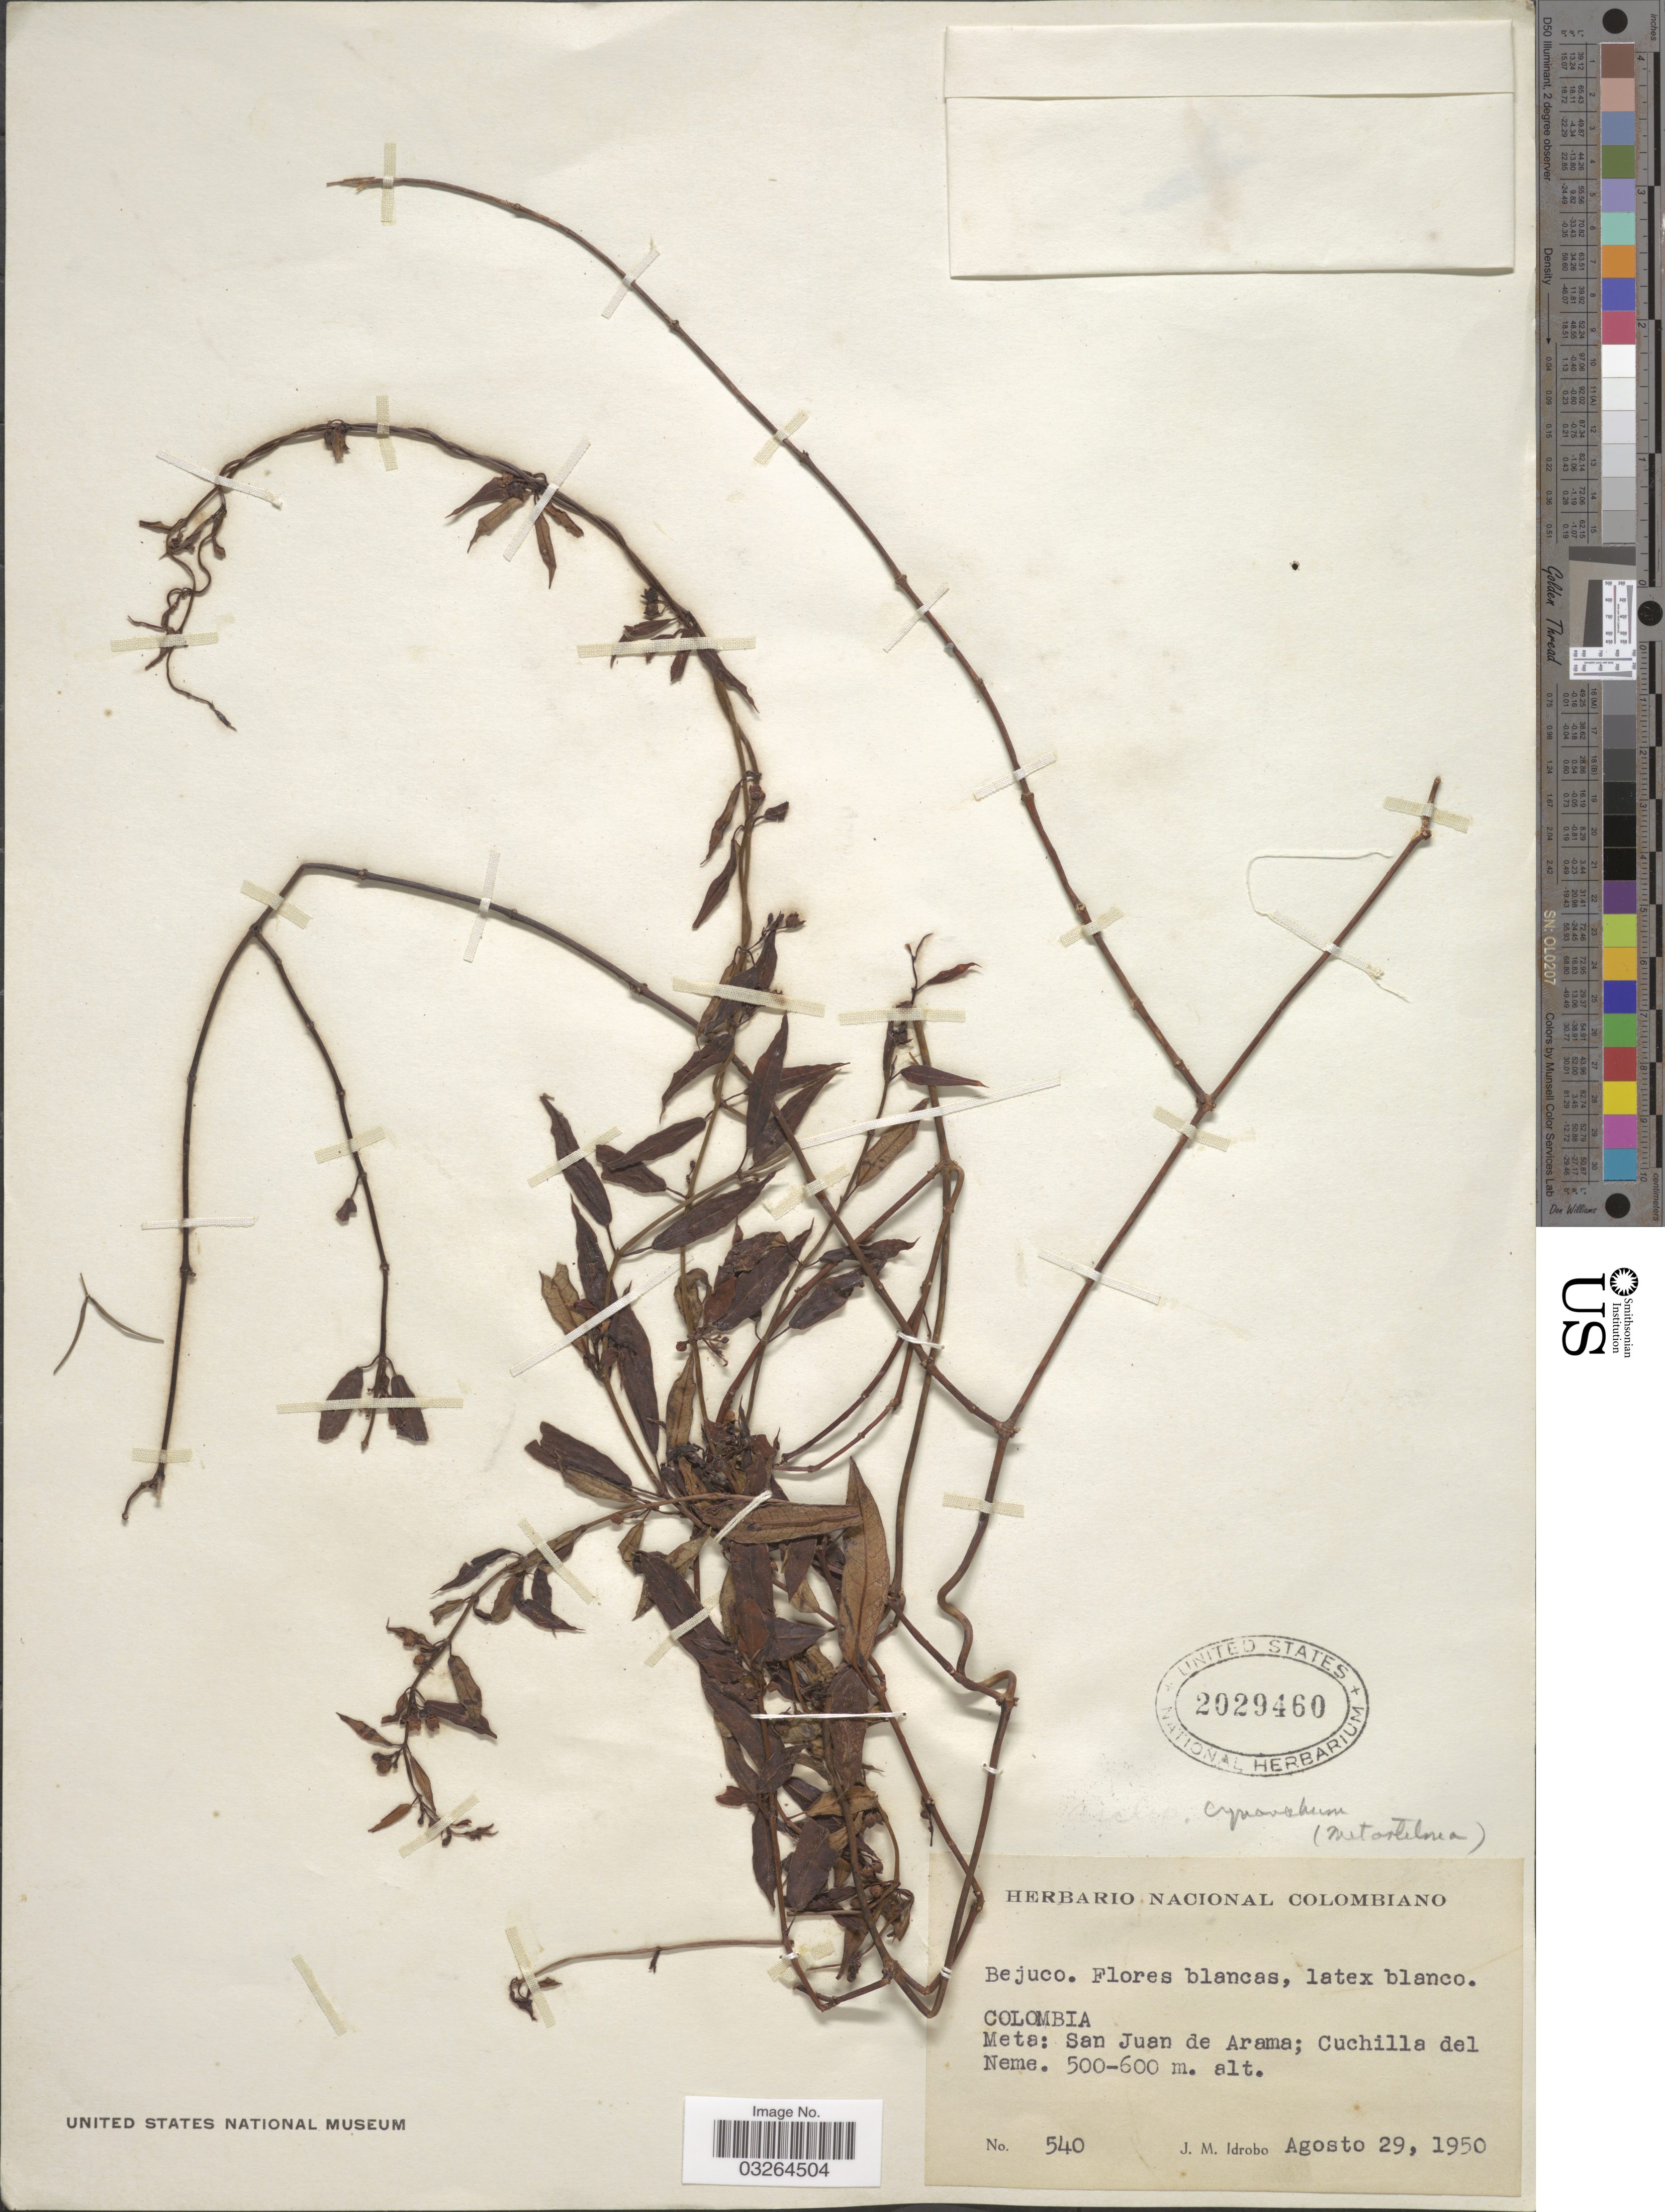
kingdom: Plantae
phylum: Tracheophyta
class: Magnoliopsida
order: Gentianales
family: Apocynaceae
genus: Tassadia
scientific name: Tassadia sp.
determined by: Liede-Schumann, Sigrid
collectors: J. M. Idrobo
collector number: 540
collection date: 1950-08-29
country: Colombia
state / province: Meta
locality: San Juan de Arama; Cuchilla del Neme.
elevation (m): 500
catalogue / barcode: US 2029460